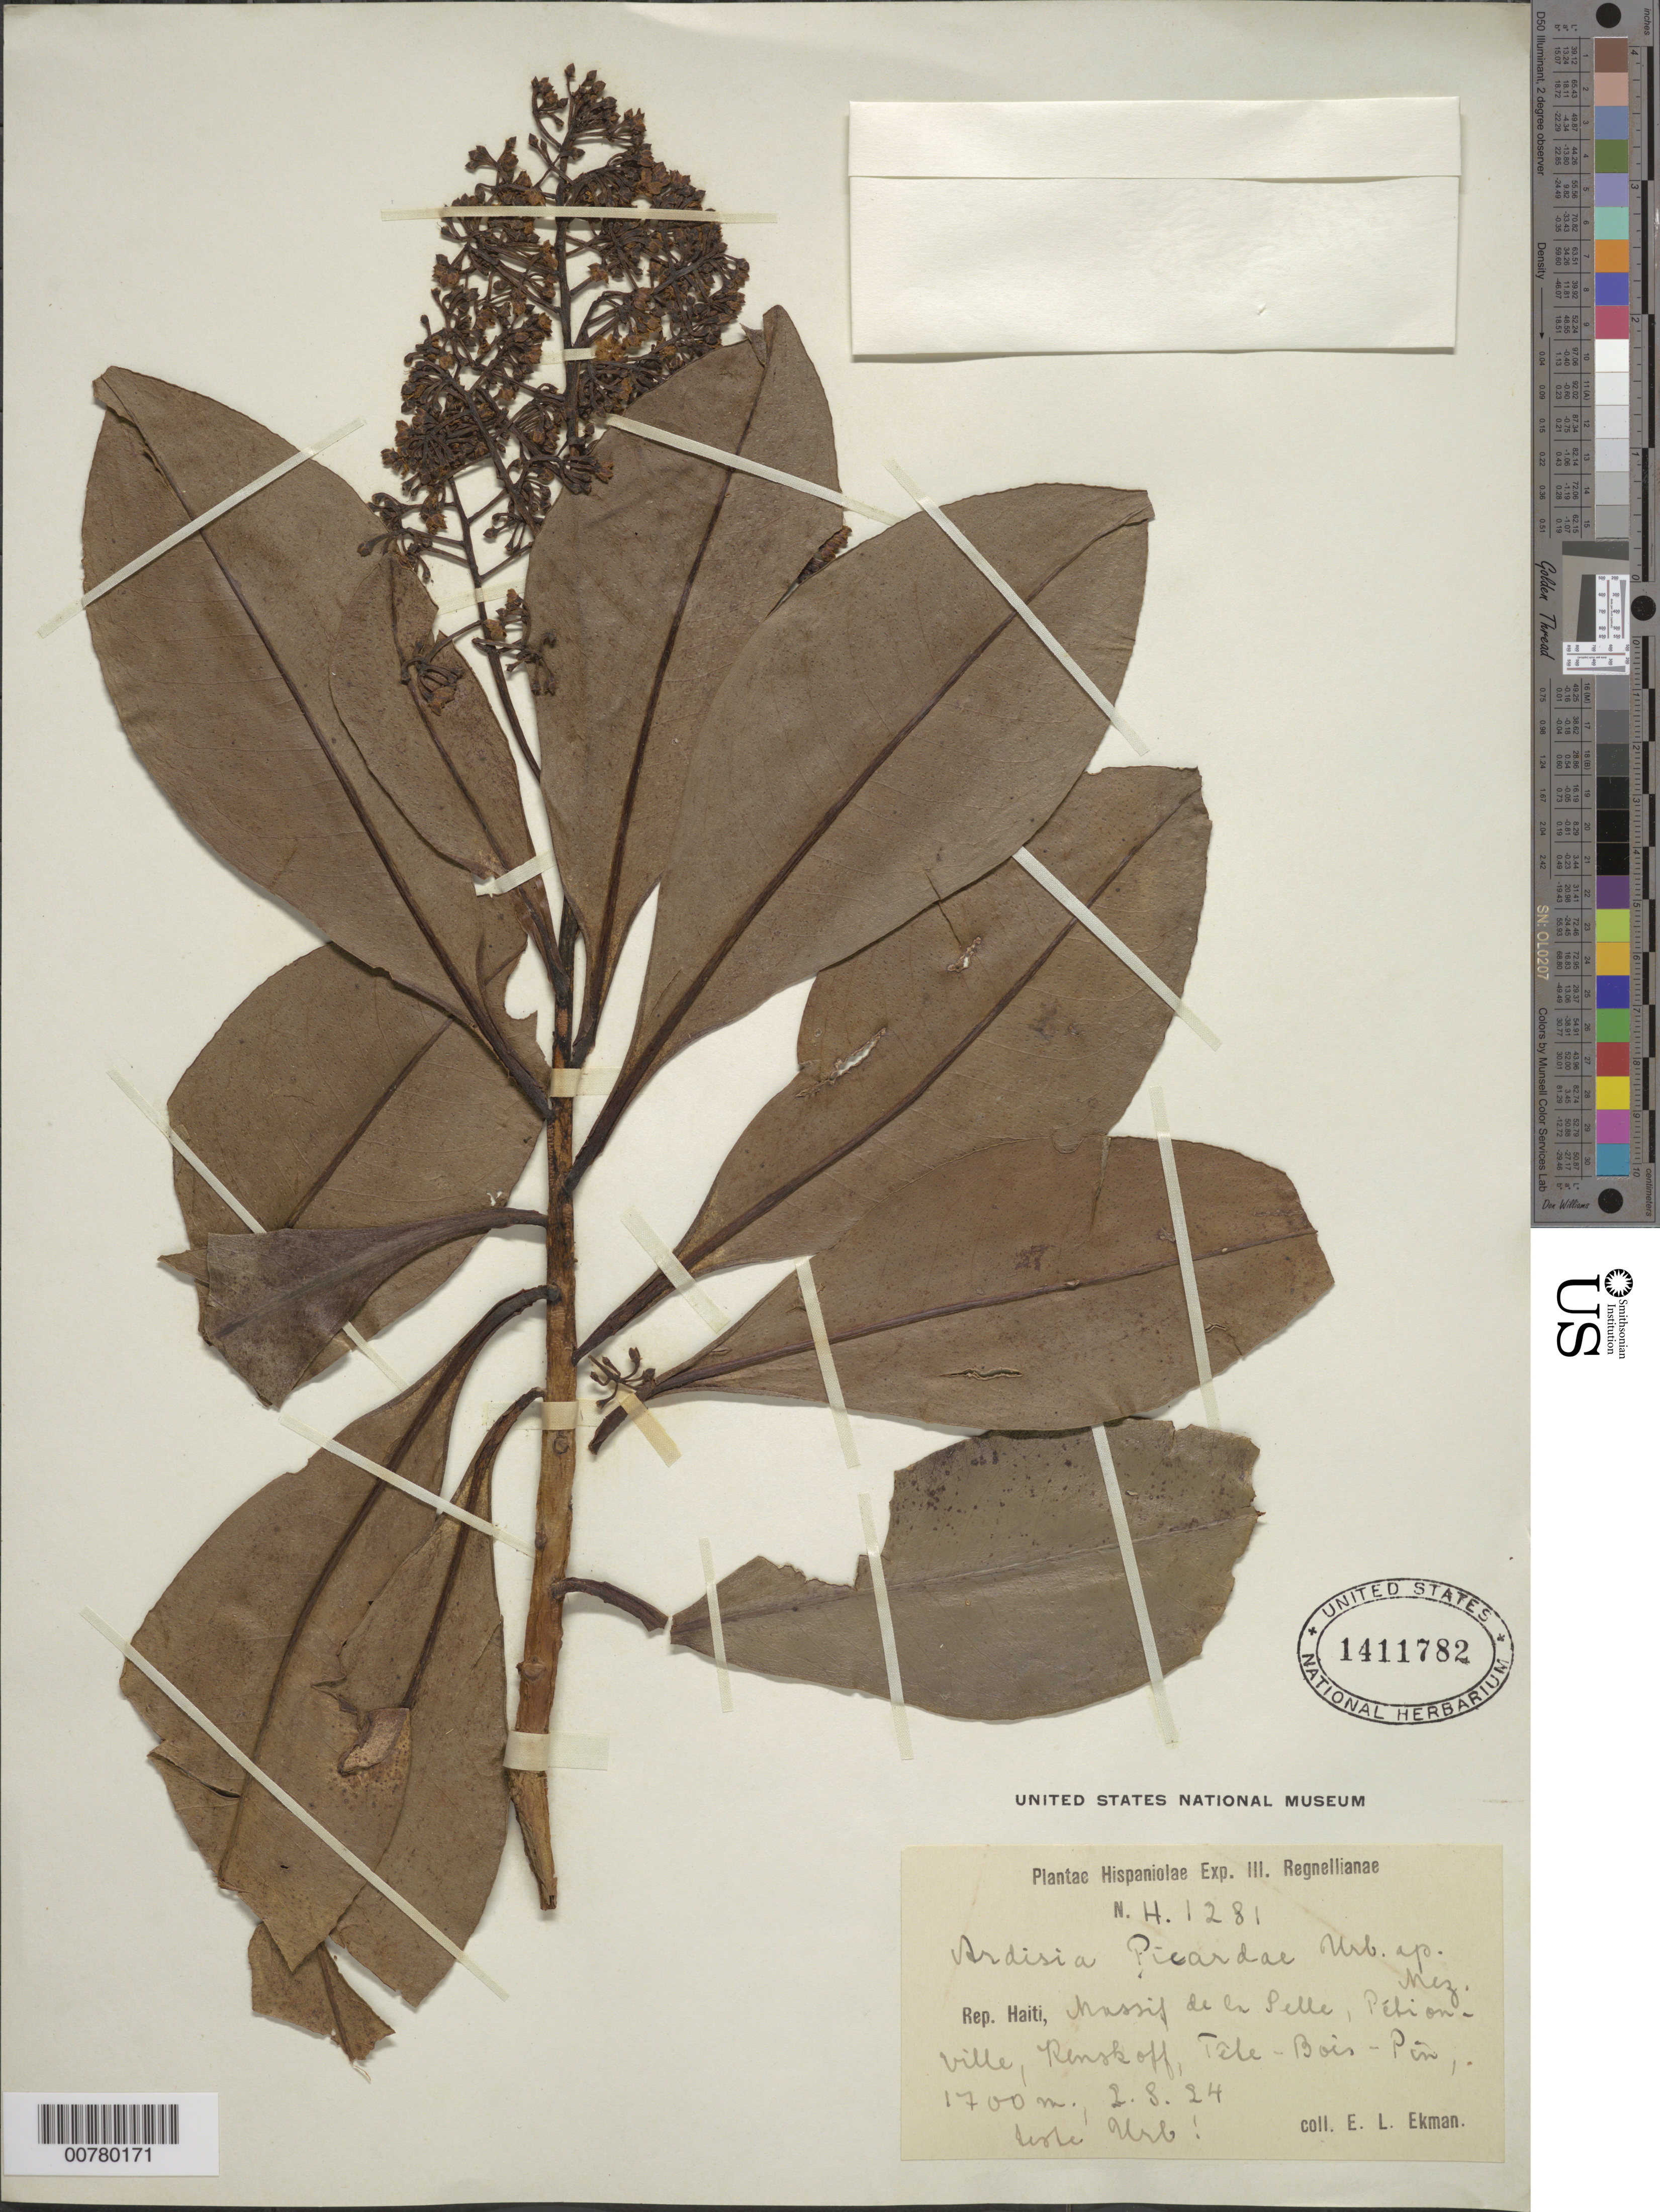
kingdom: Plantae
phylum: Tracheophyta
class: Magnoliopsida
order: Ericales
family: Primulaceae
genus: Ardisia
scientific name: Ardisia picardae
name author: Urb.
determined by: Urban, Ignatz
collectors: E. L. Ekman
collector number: H 1281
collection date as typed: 02 Aug 1924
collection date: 1924-08-02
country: Haiti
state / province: Ouest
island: Hispaniola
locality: Massif de la Selle, Pétionville, Kenskoff, Têle-Bois-Pin.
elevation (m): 1700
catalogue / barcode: US 1411782